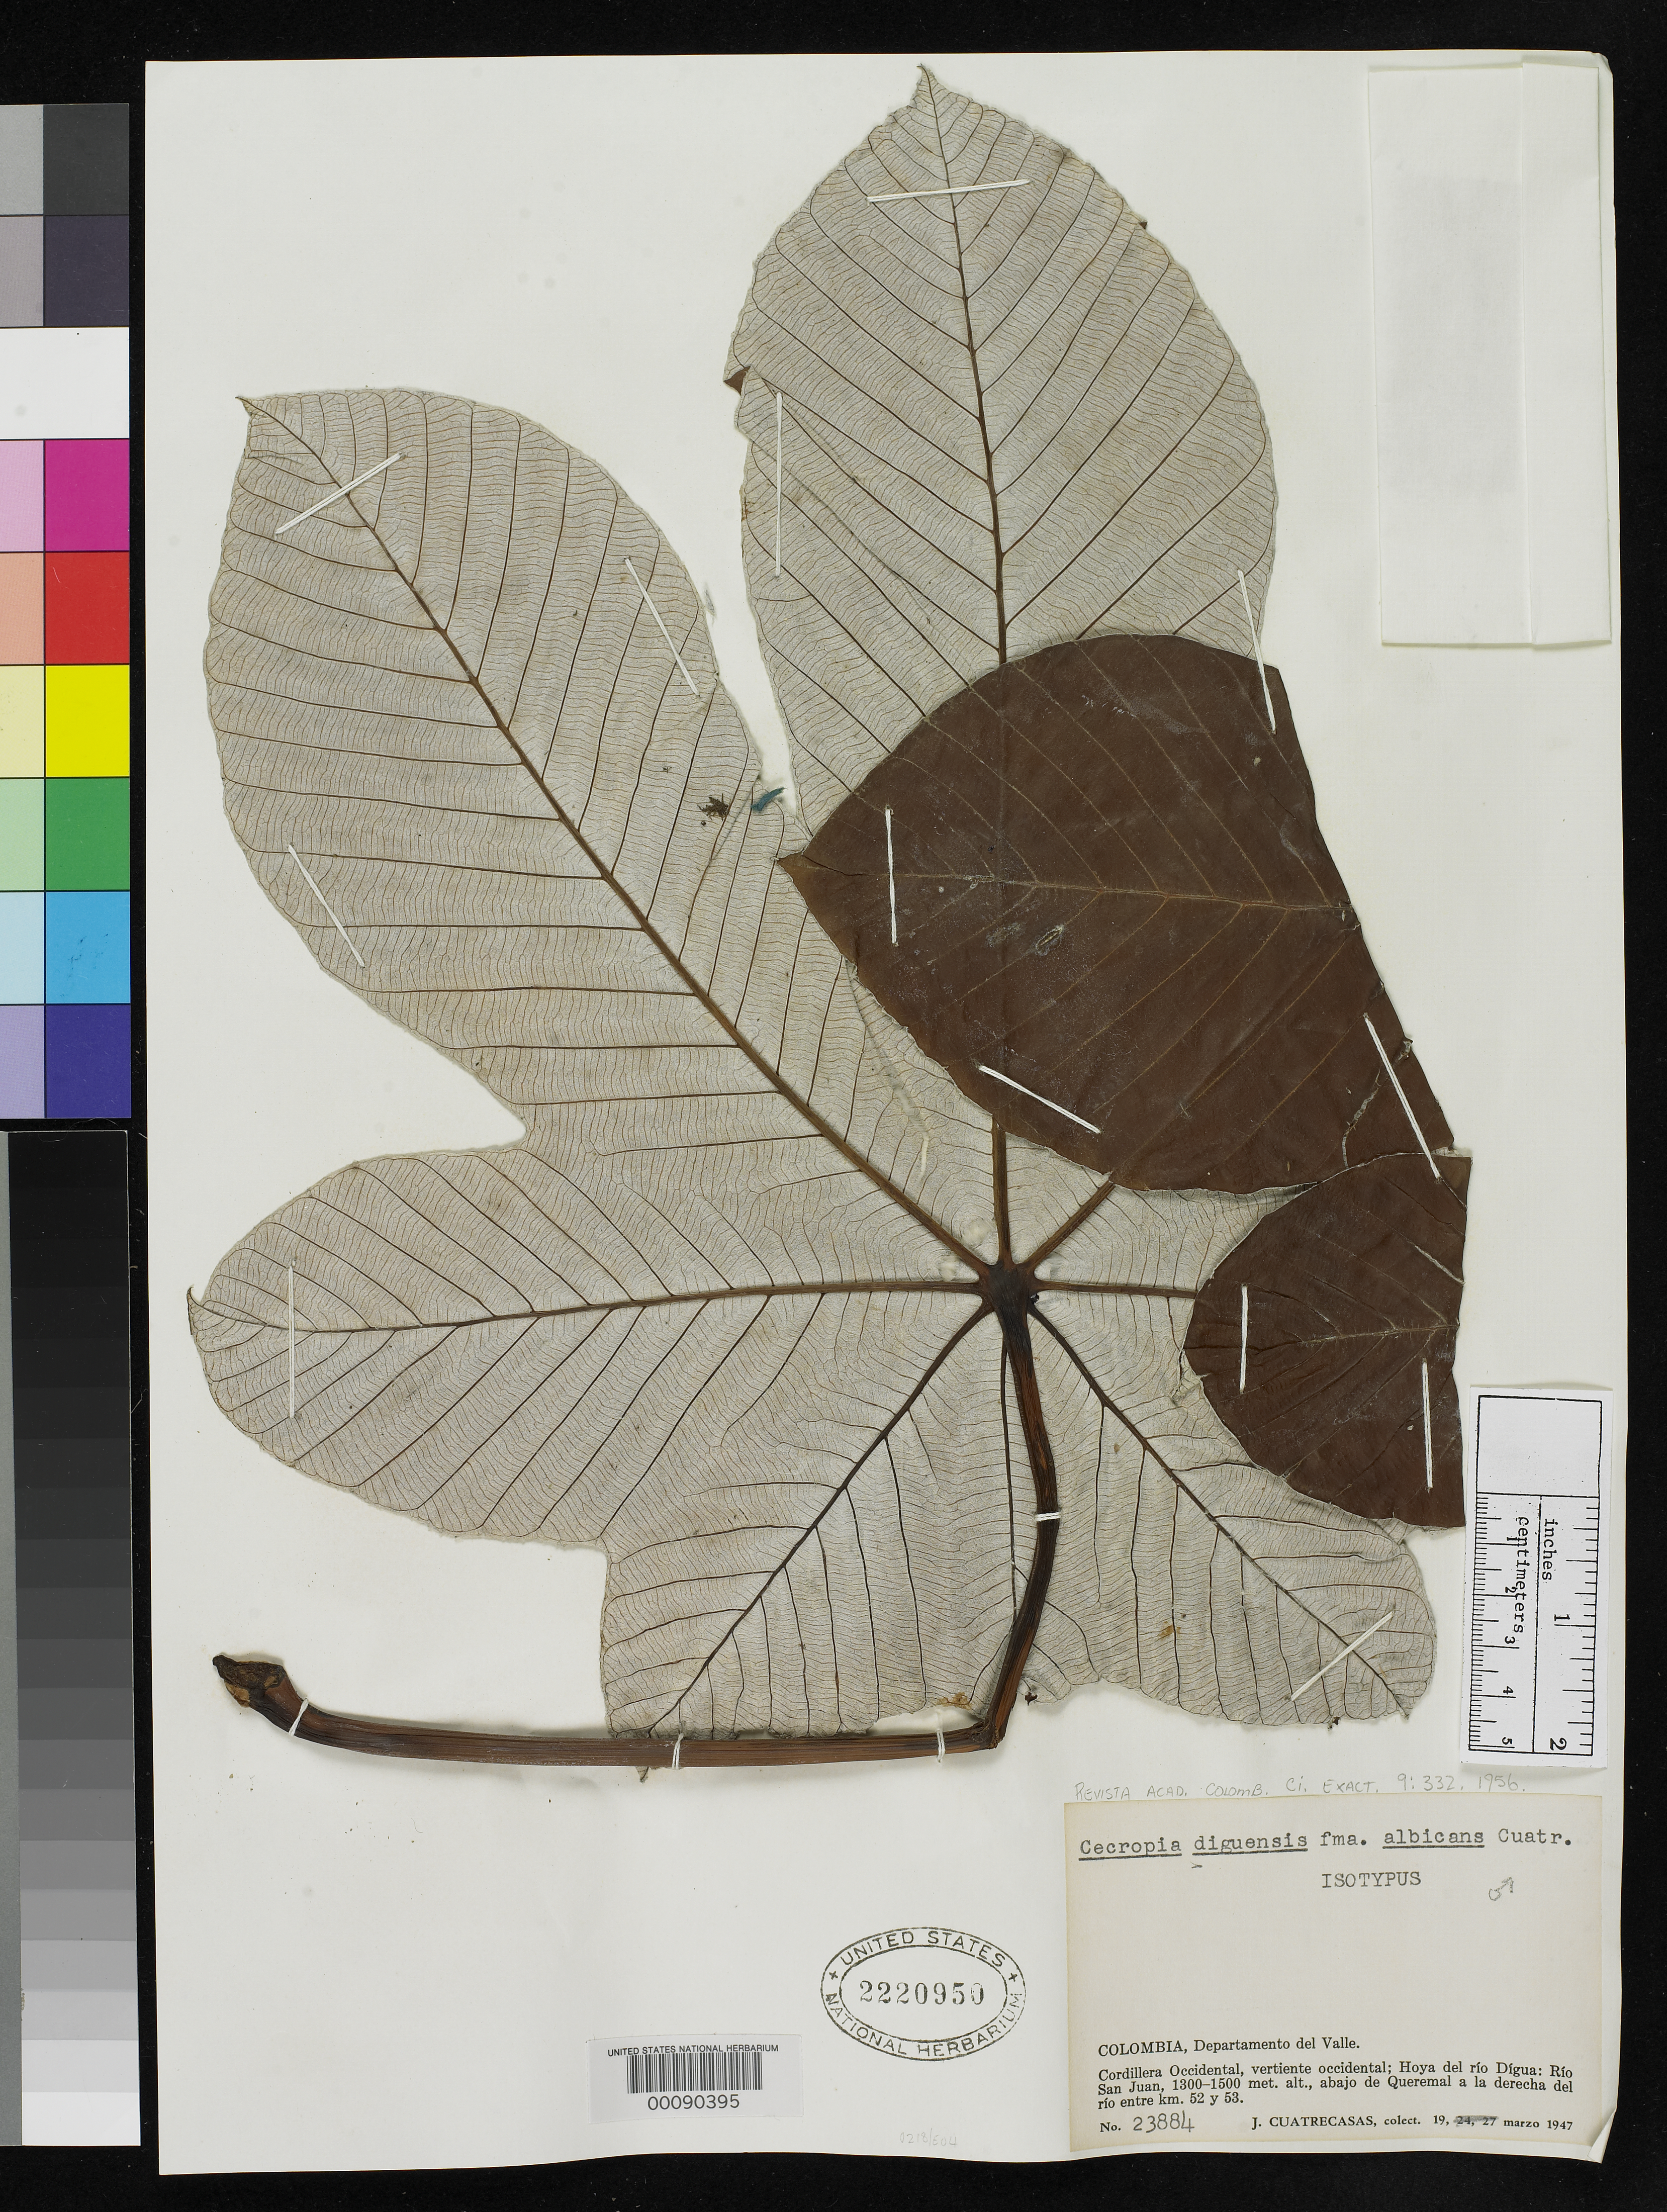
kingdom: Plantae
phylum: Tracheophyta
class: Magnoliopsida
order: Rosales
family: Urticaceae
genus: Cecropia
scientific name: Cecropia diguensis f. albicans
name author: Cuatrec.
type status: Isotype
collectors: J. Cuatrecasas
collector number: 23884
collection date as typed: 19 Mar 1947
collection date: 1947-03-19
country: Colombia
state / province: Valle del Cauca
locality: Cordillera Occidental, W slopes, Hoya de Rio Digua, Rio San Juan, below Queremal, along the right side of the River, between km 52 and 53.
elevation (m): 1300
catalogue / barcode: US 2220950